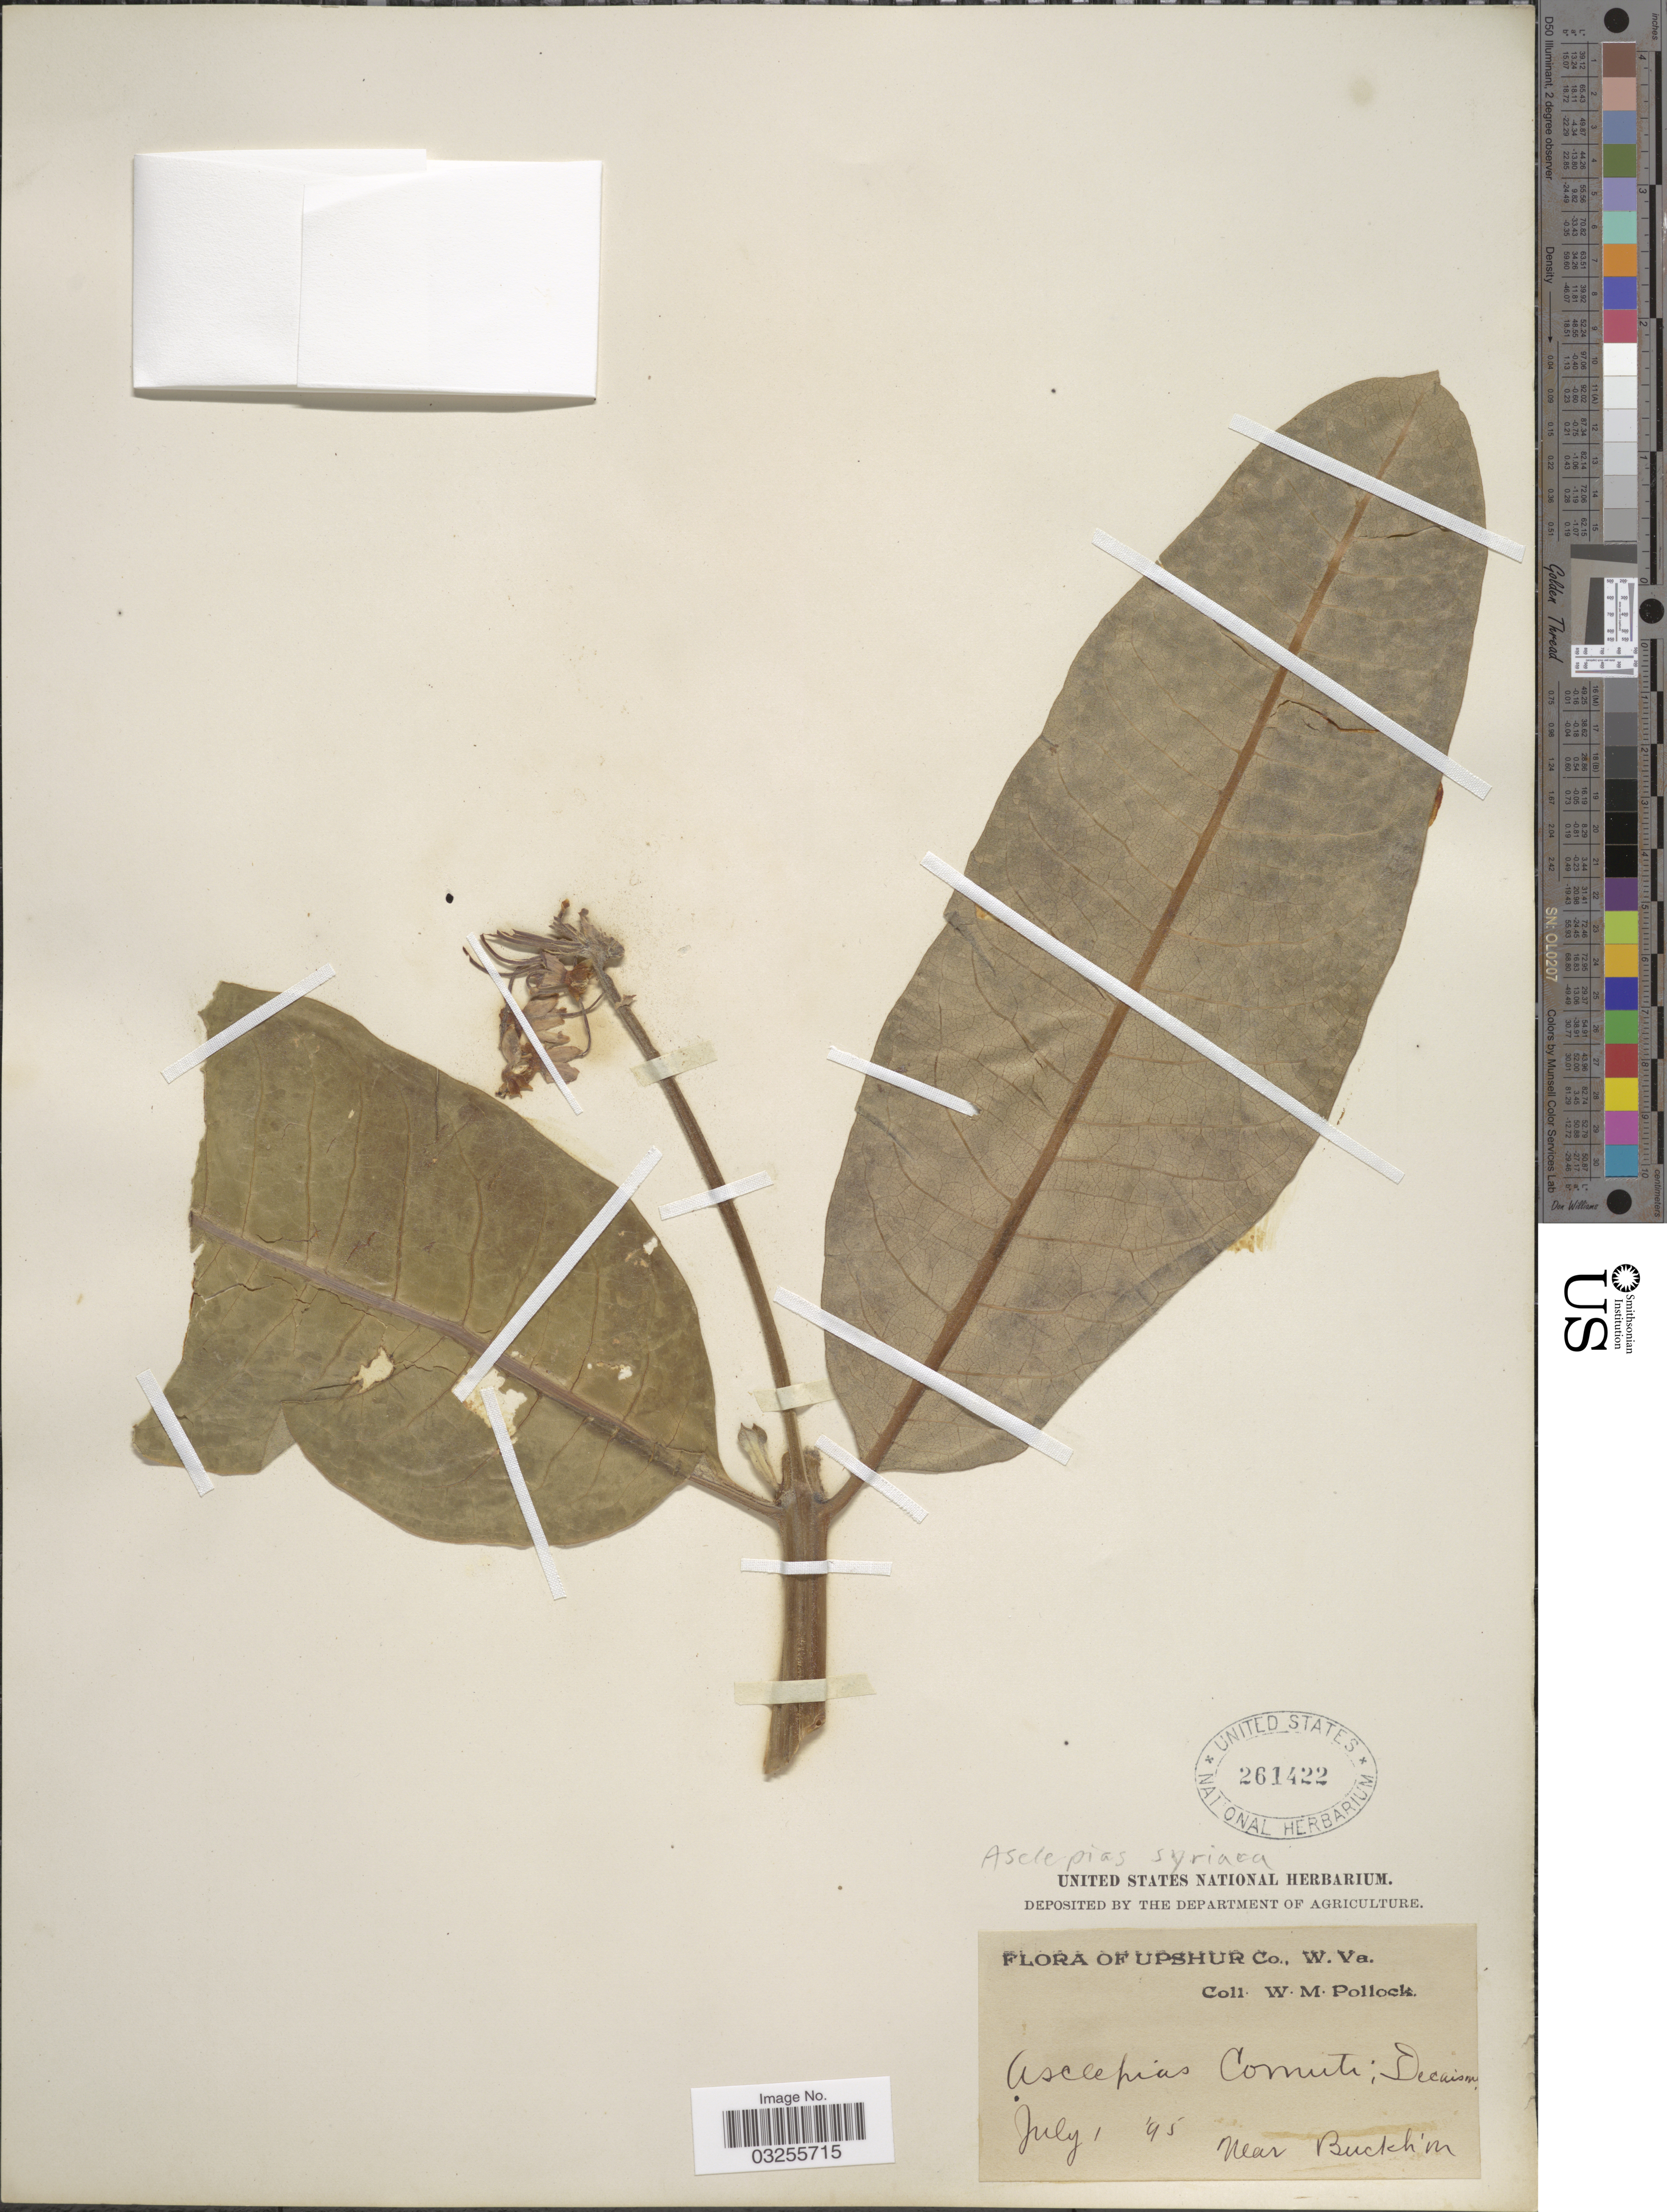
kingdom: Plantae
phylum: Tracheophyta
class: Magnoliopsida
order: Gentianales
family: Apocynaceae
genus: Asclepias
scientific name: Asclepias syriaca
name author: L.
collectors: W. M. Pollock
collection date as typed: Transcribed d/m/y: 1/7/95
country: United States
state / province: West Virginia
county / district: Upshur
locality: Near Bucklin.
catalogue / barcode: US 261422